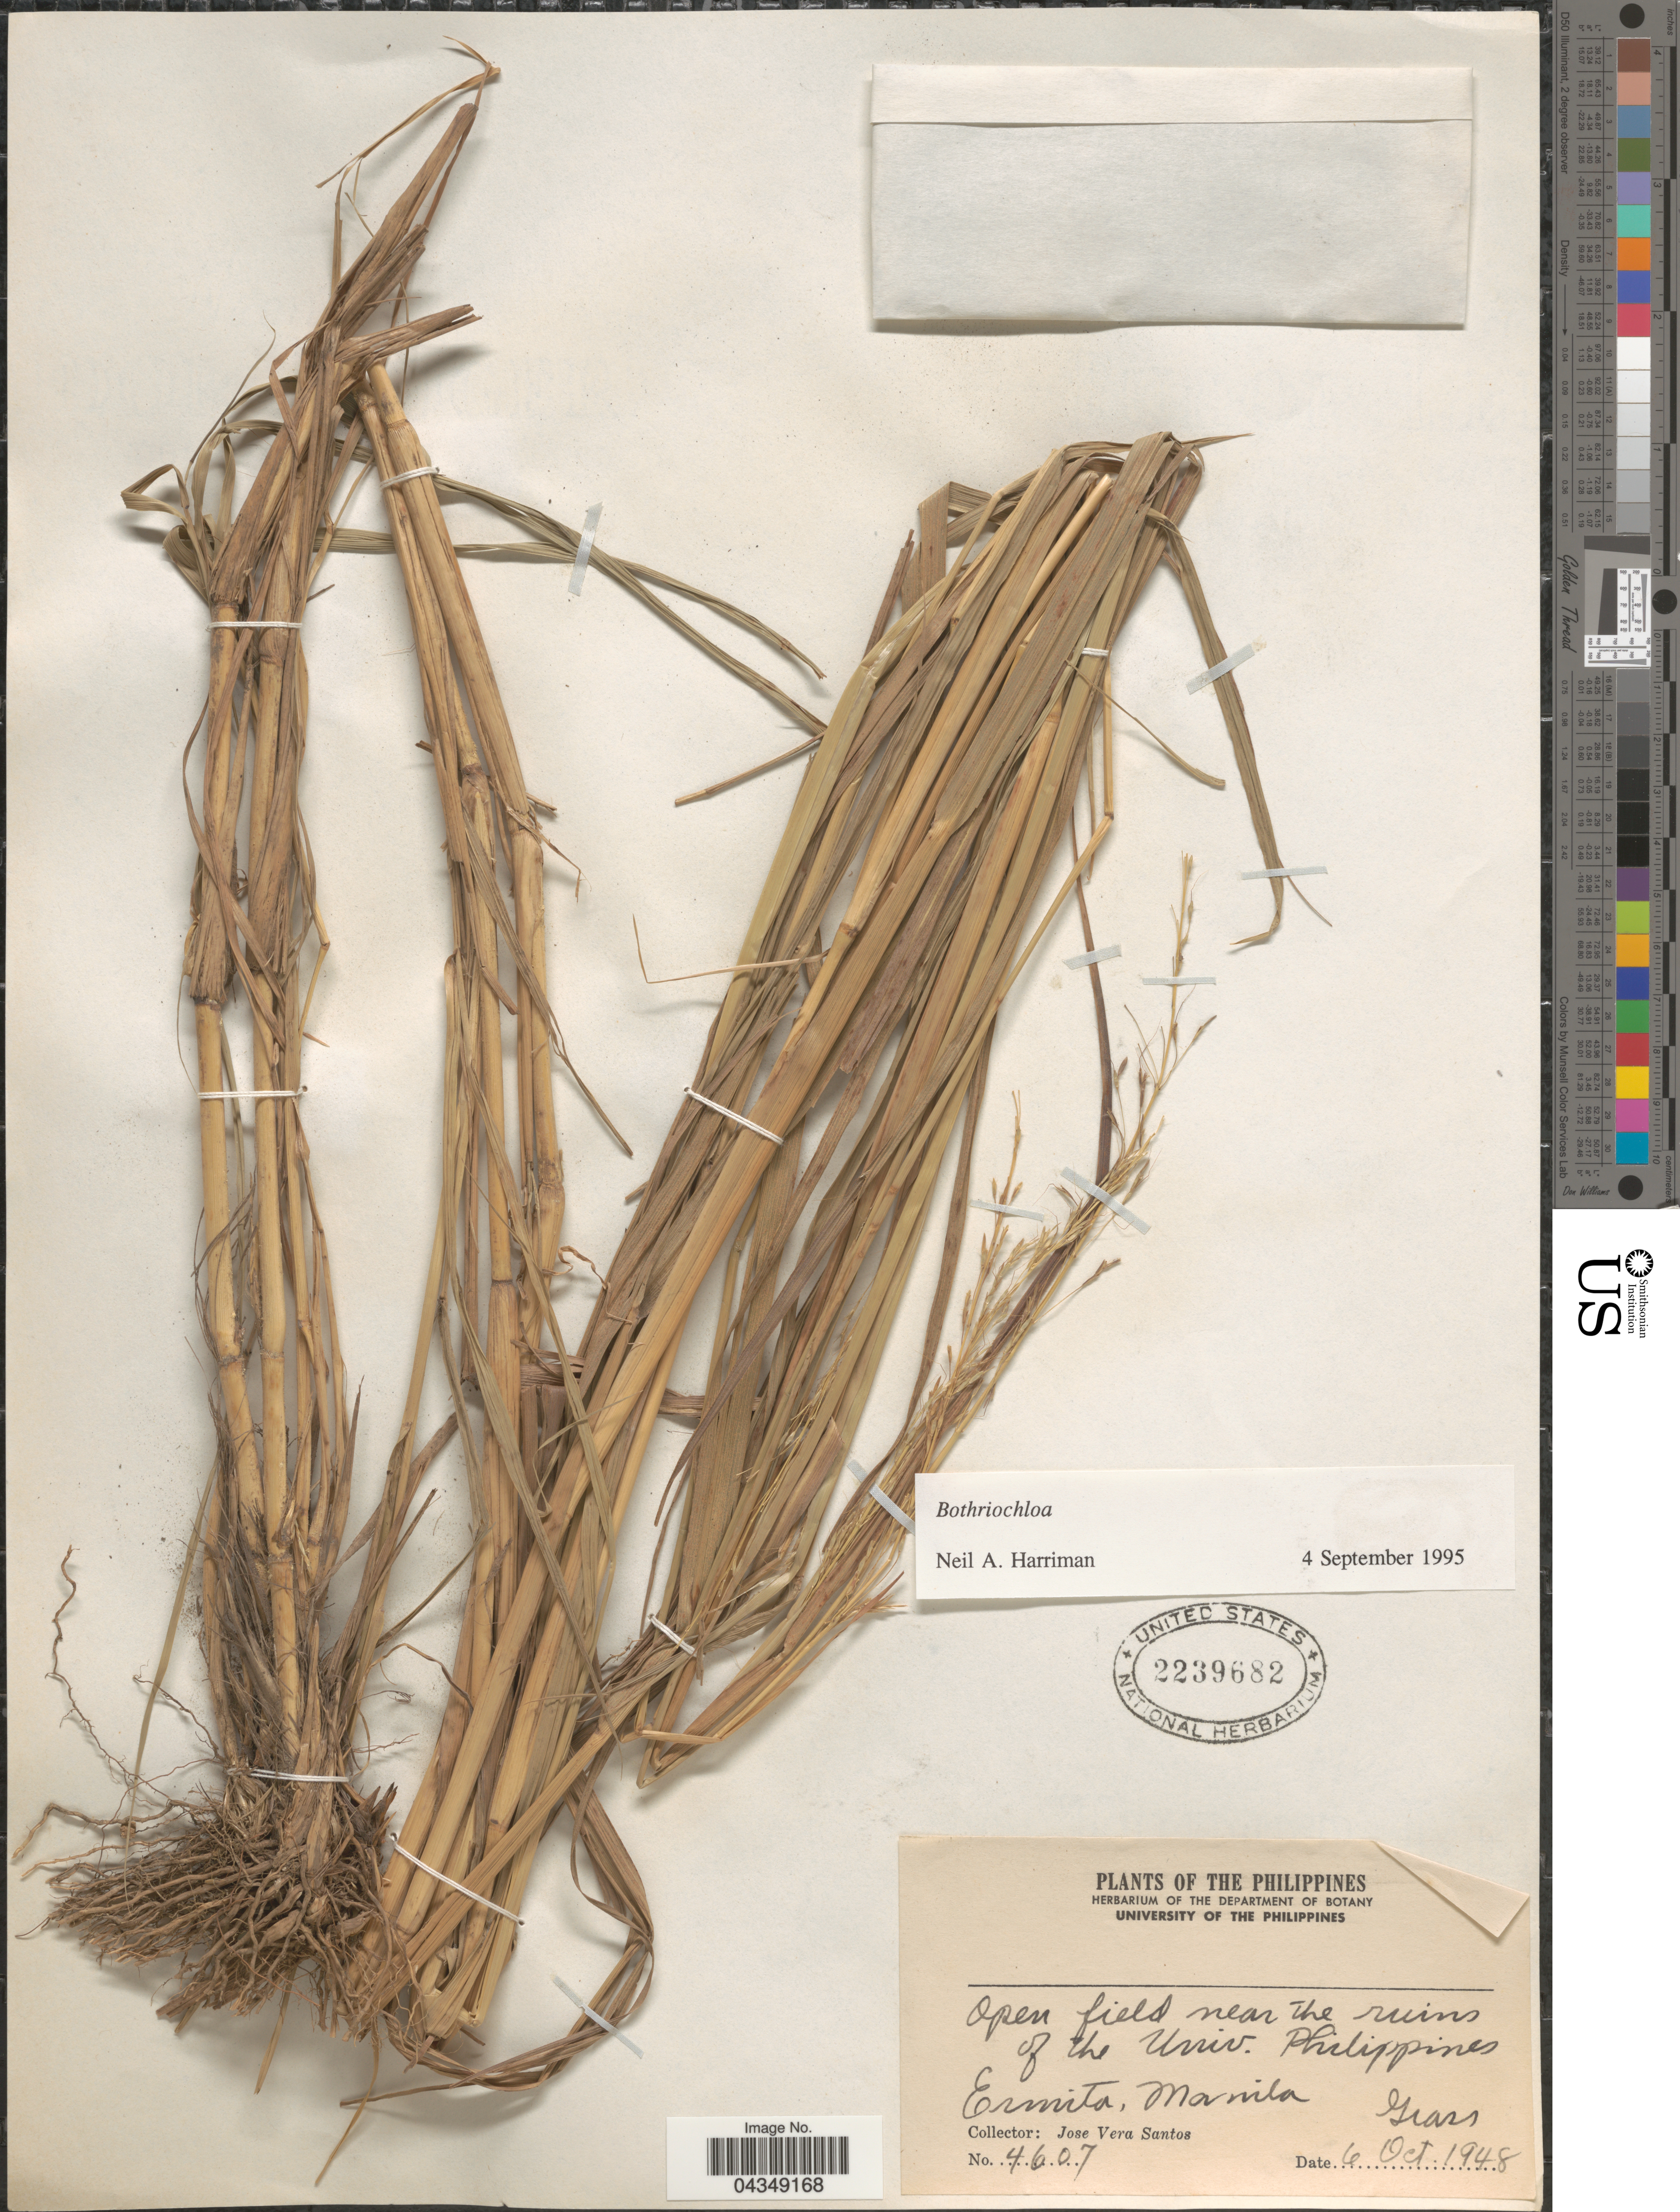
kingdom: Plantae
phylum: Tracheophyta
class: Liliopsida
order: Poales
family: Poaceae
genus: Bothriochloa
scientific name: Bothriochloa sp.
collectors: J. Santos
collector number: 4607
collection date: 1948-10-06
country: Philippines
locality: Open field near the ruins of the Univ. Philippines. Ermita, Manila.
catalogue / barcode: US 2239682